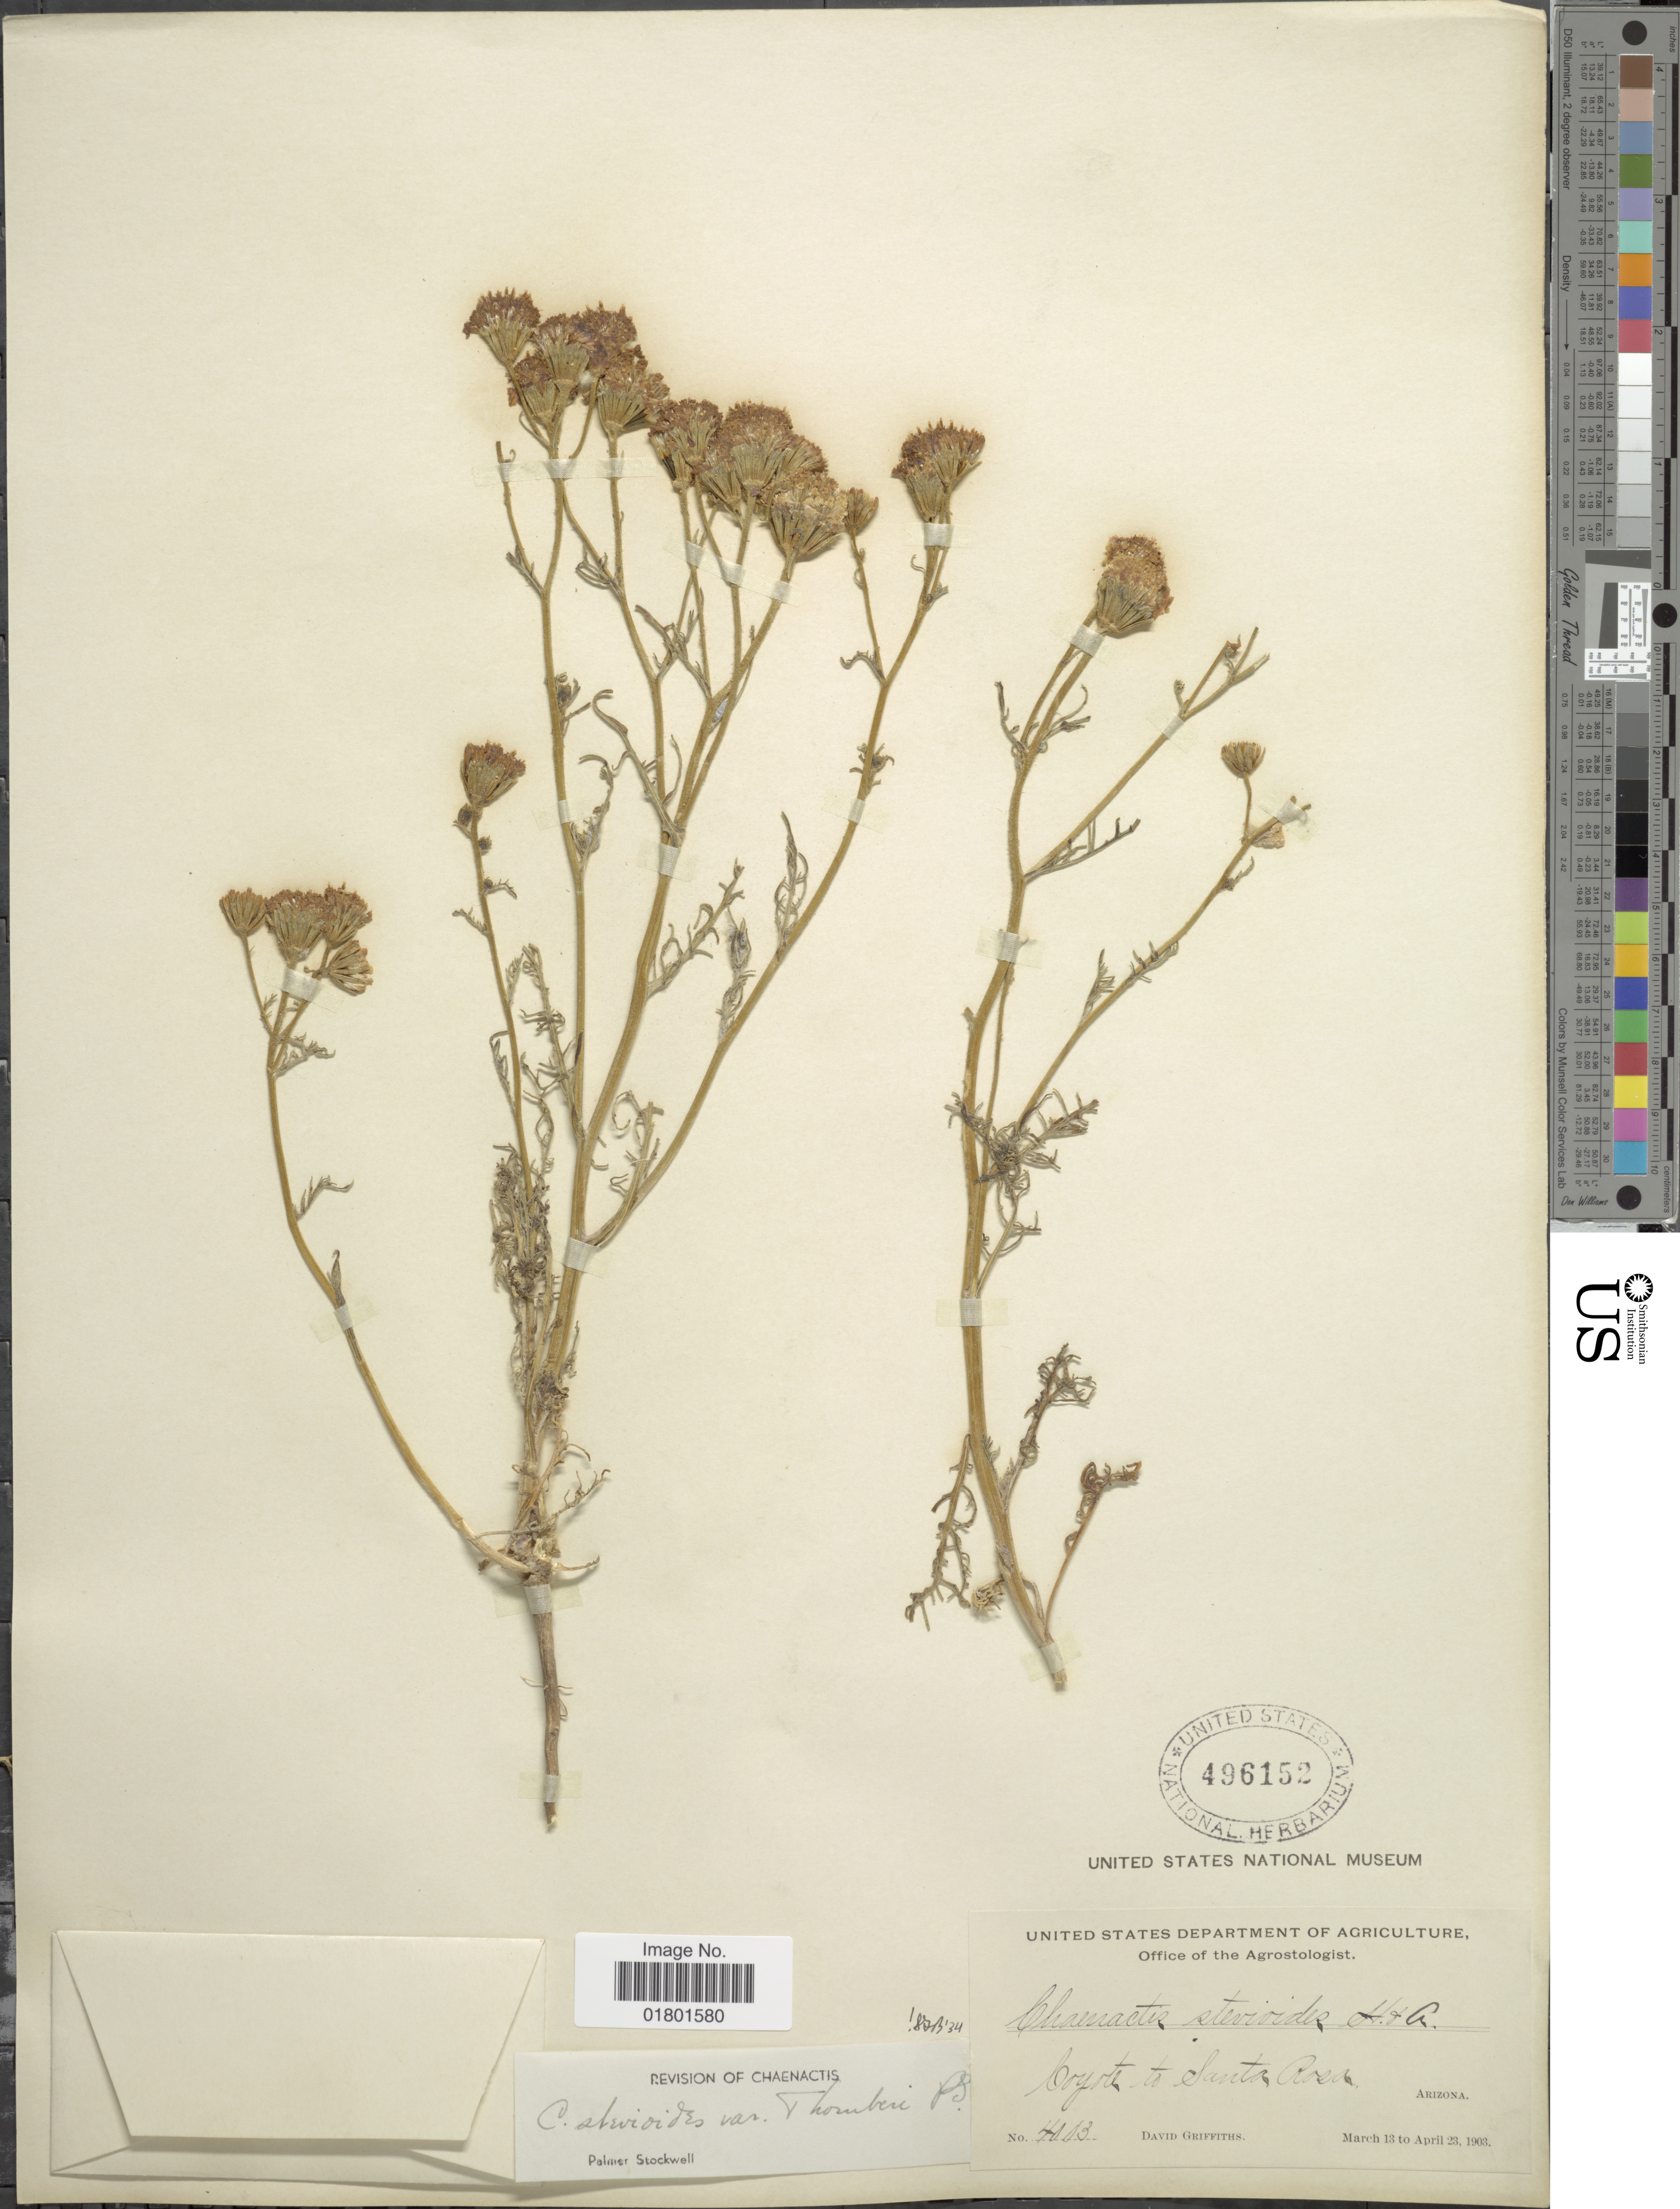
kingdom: Plantae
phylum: Tracheophyta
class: Magnoliopsida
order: Asterales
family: Asteraceae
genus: Chaenactis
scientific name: Chaenactis stevioides var. thornberi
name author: Stockw.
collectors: D. Griffiths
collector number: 4003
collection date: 1903-03-13/1903-04-23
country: United States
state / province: Arizona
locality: Coyote to Santa Rosa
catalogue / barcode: US 496152